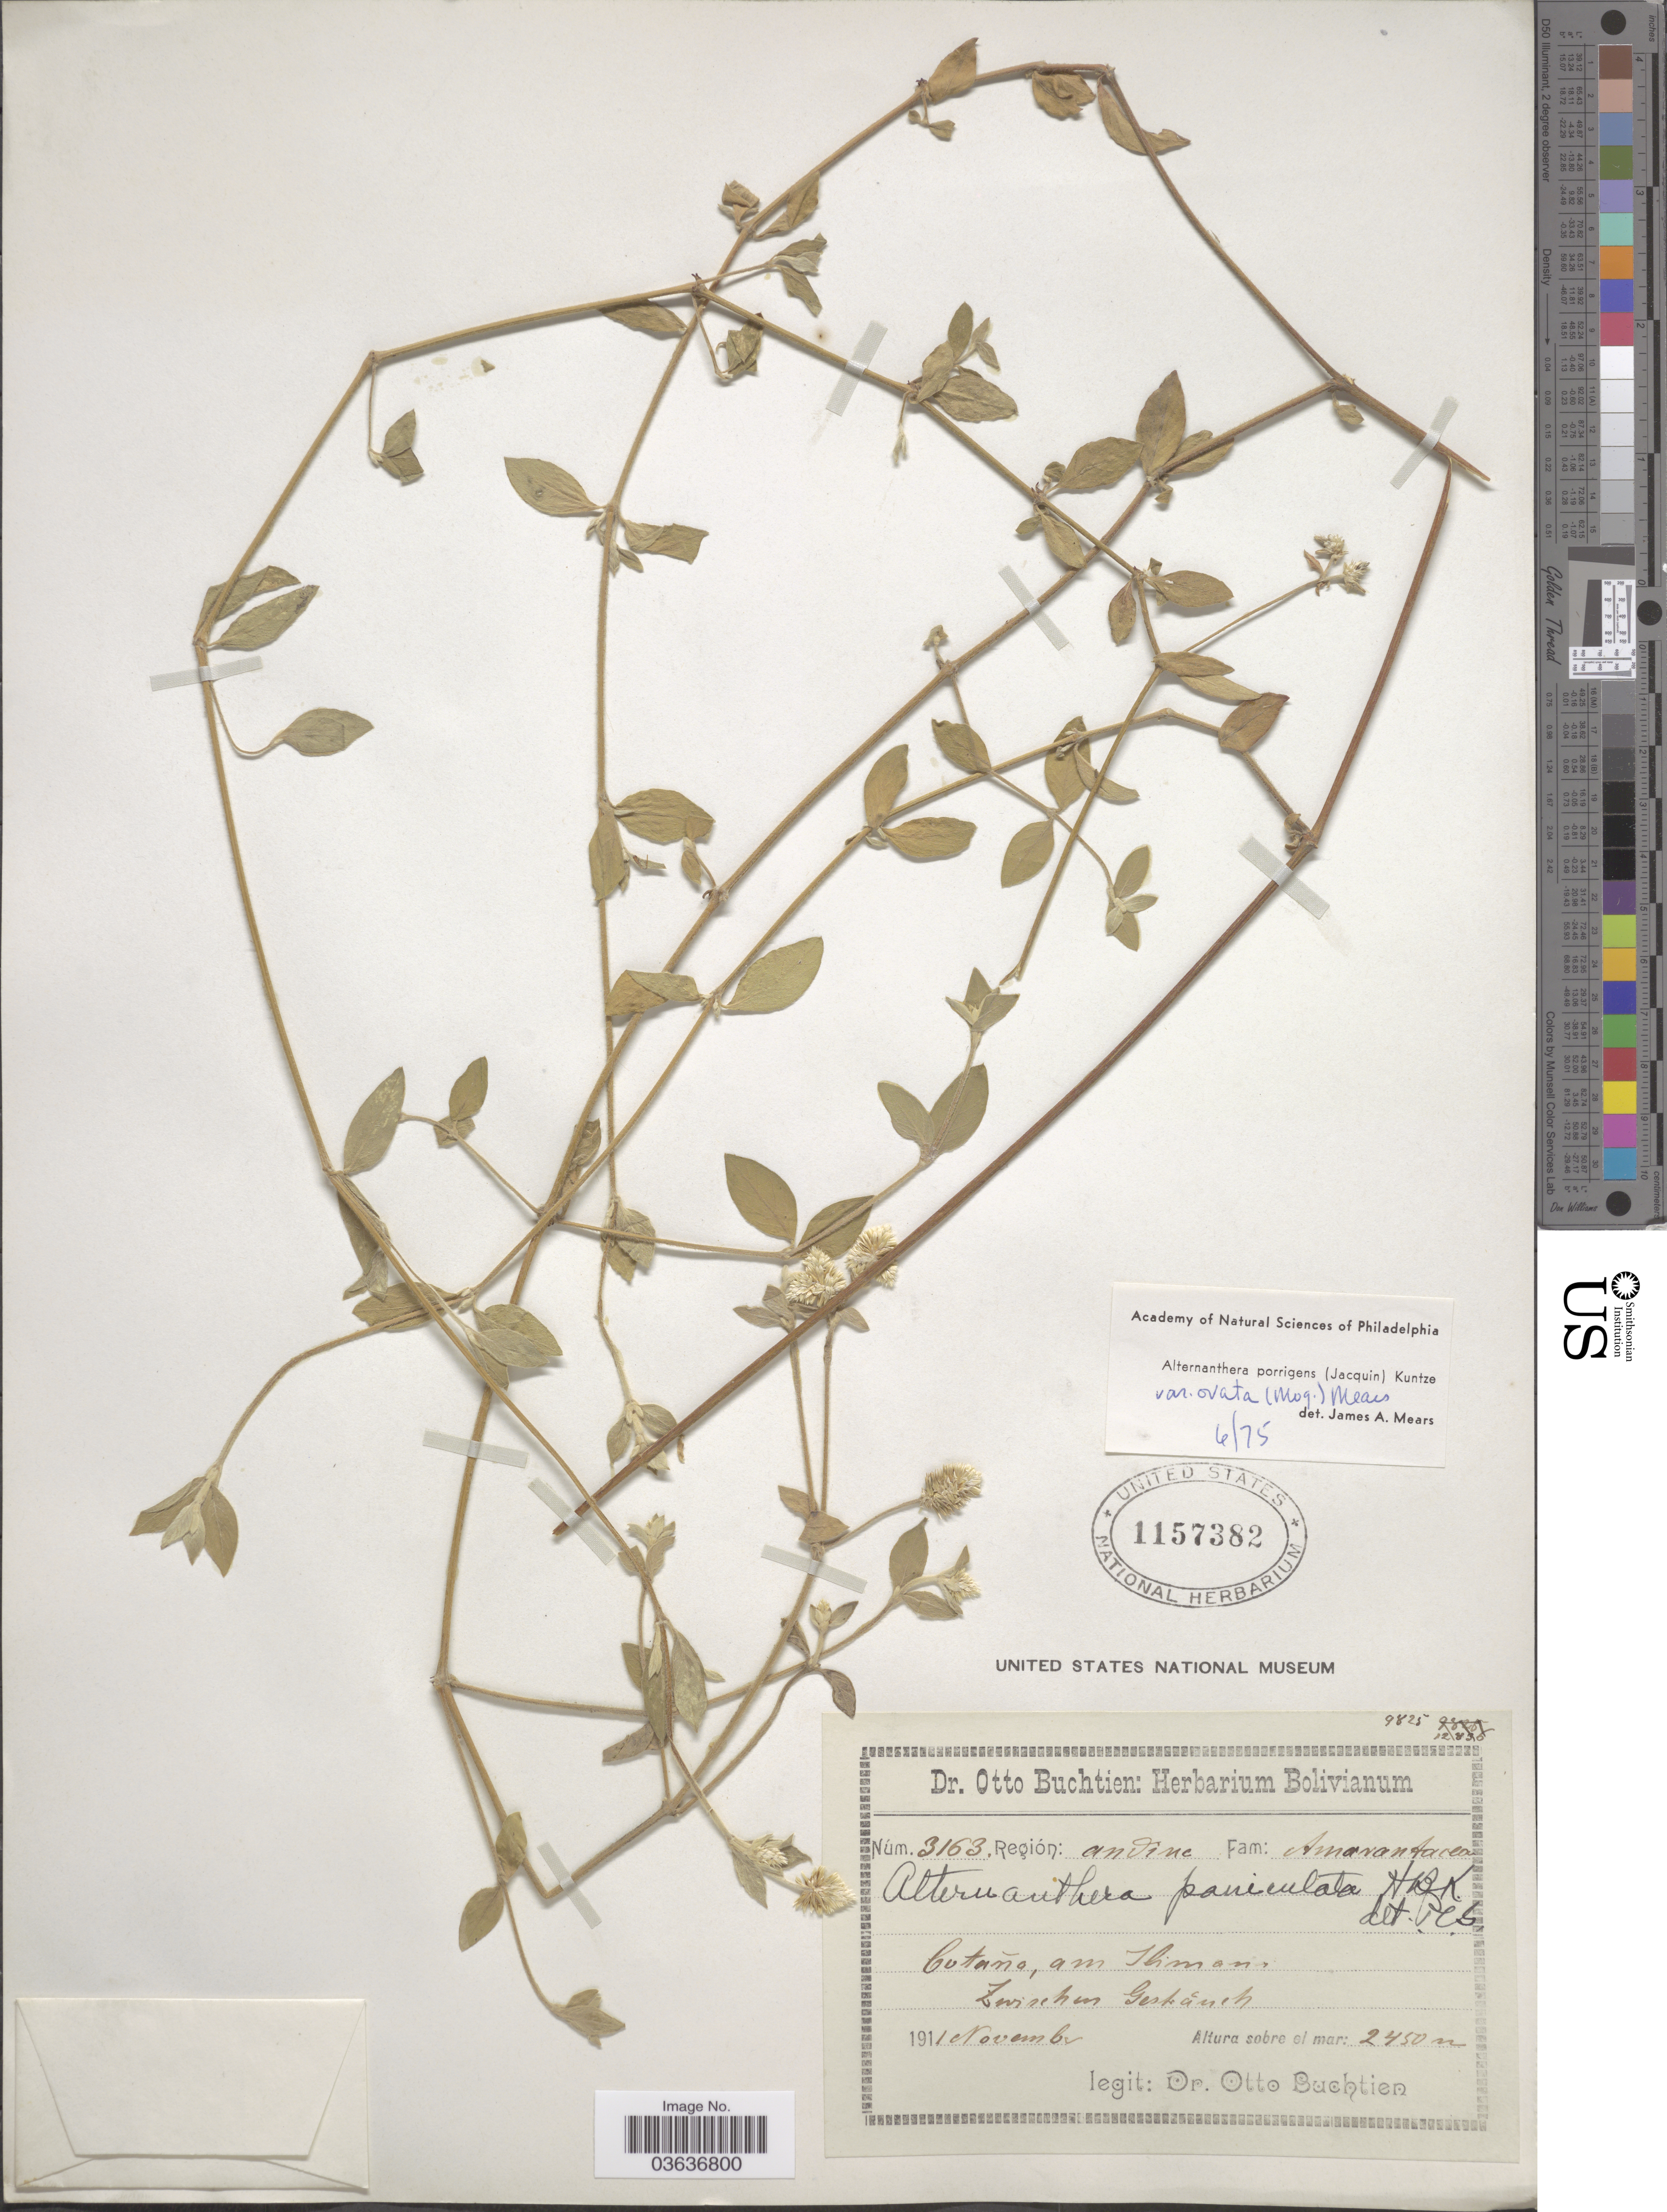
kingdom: Plantae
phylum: Tracheophyta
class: Magnoliopsida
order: Caryophyllales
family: Amaranthaceae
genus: Alternanthera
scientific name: Alternanthera porrigens var. ovata Mears var. nov. ined.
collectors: O. Buchtien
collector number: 3163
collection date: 1911-11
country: Bolivia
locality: Región: andine. Cotaña, am Ilimani Zwischen Gestrauch.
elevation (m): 2450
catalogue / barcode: US 1157382